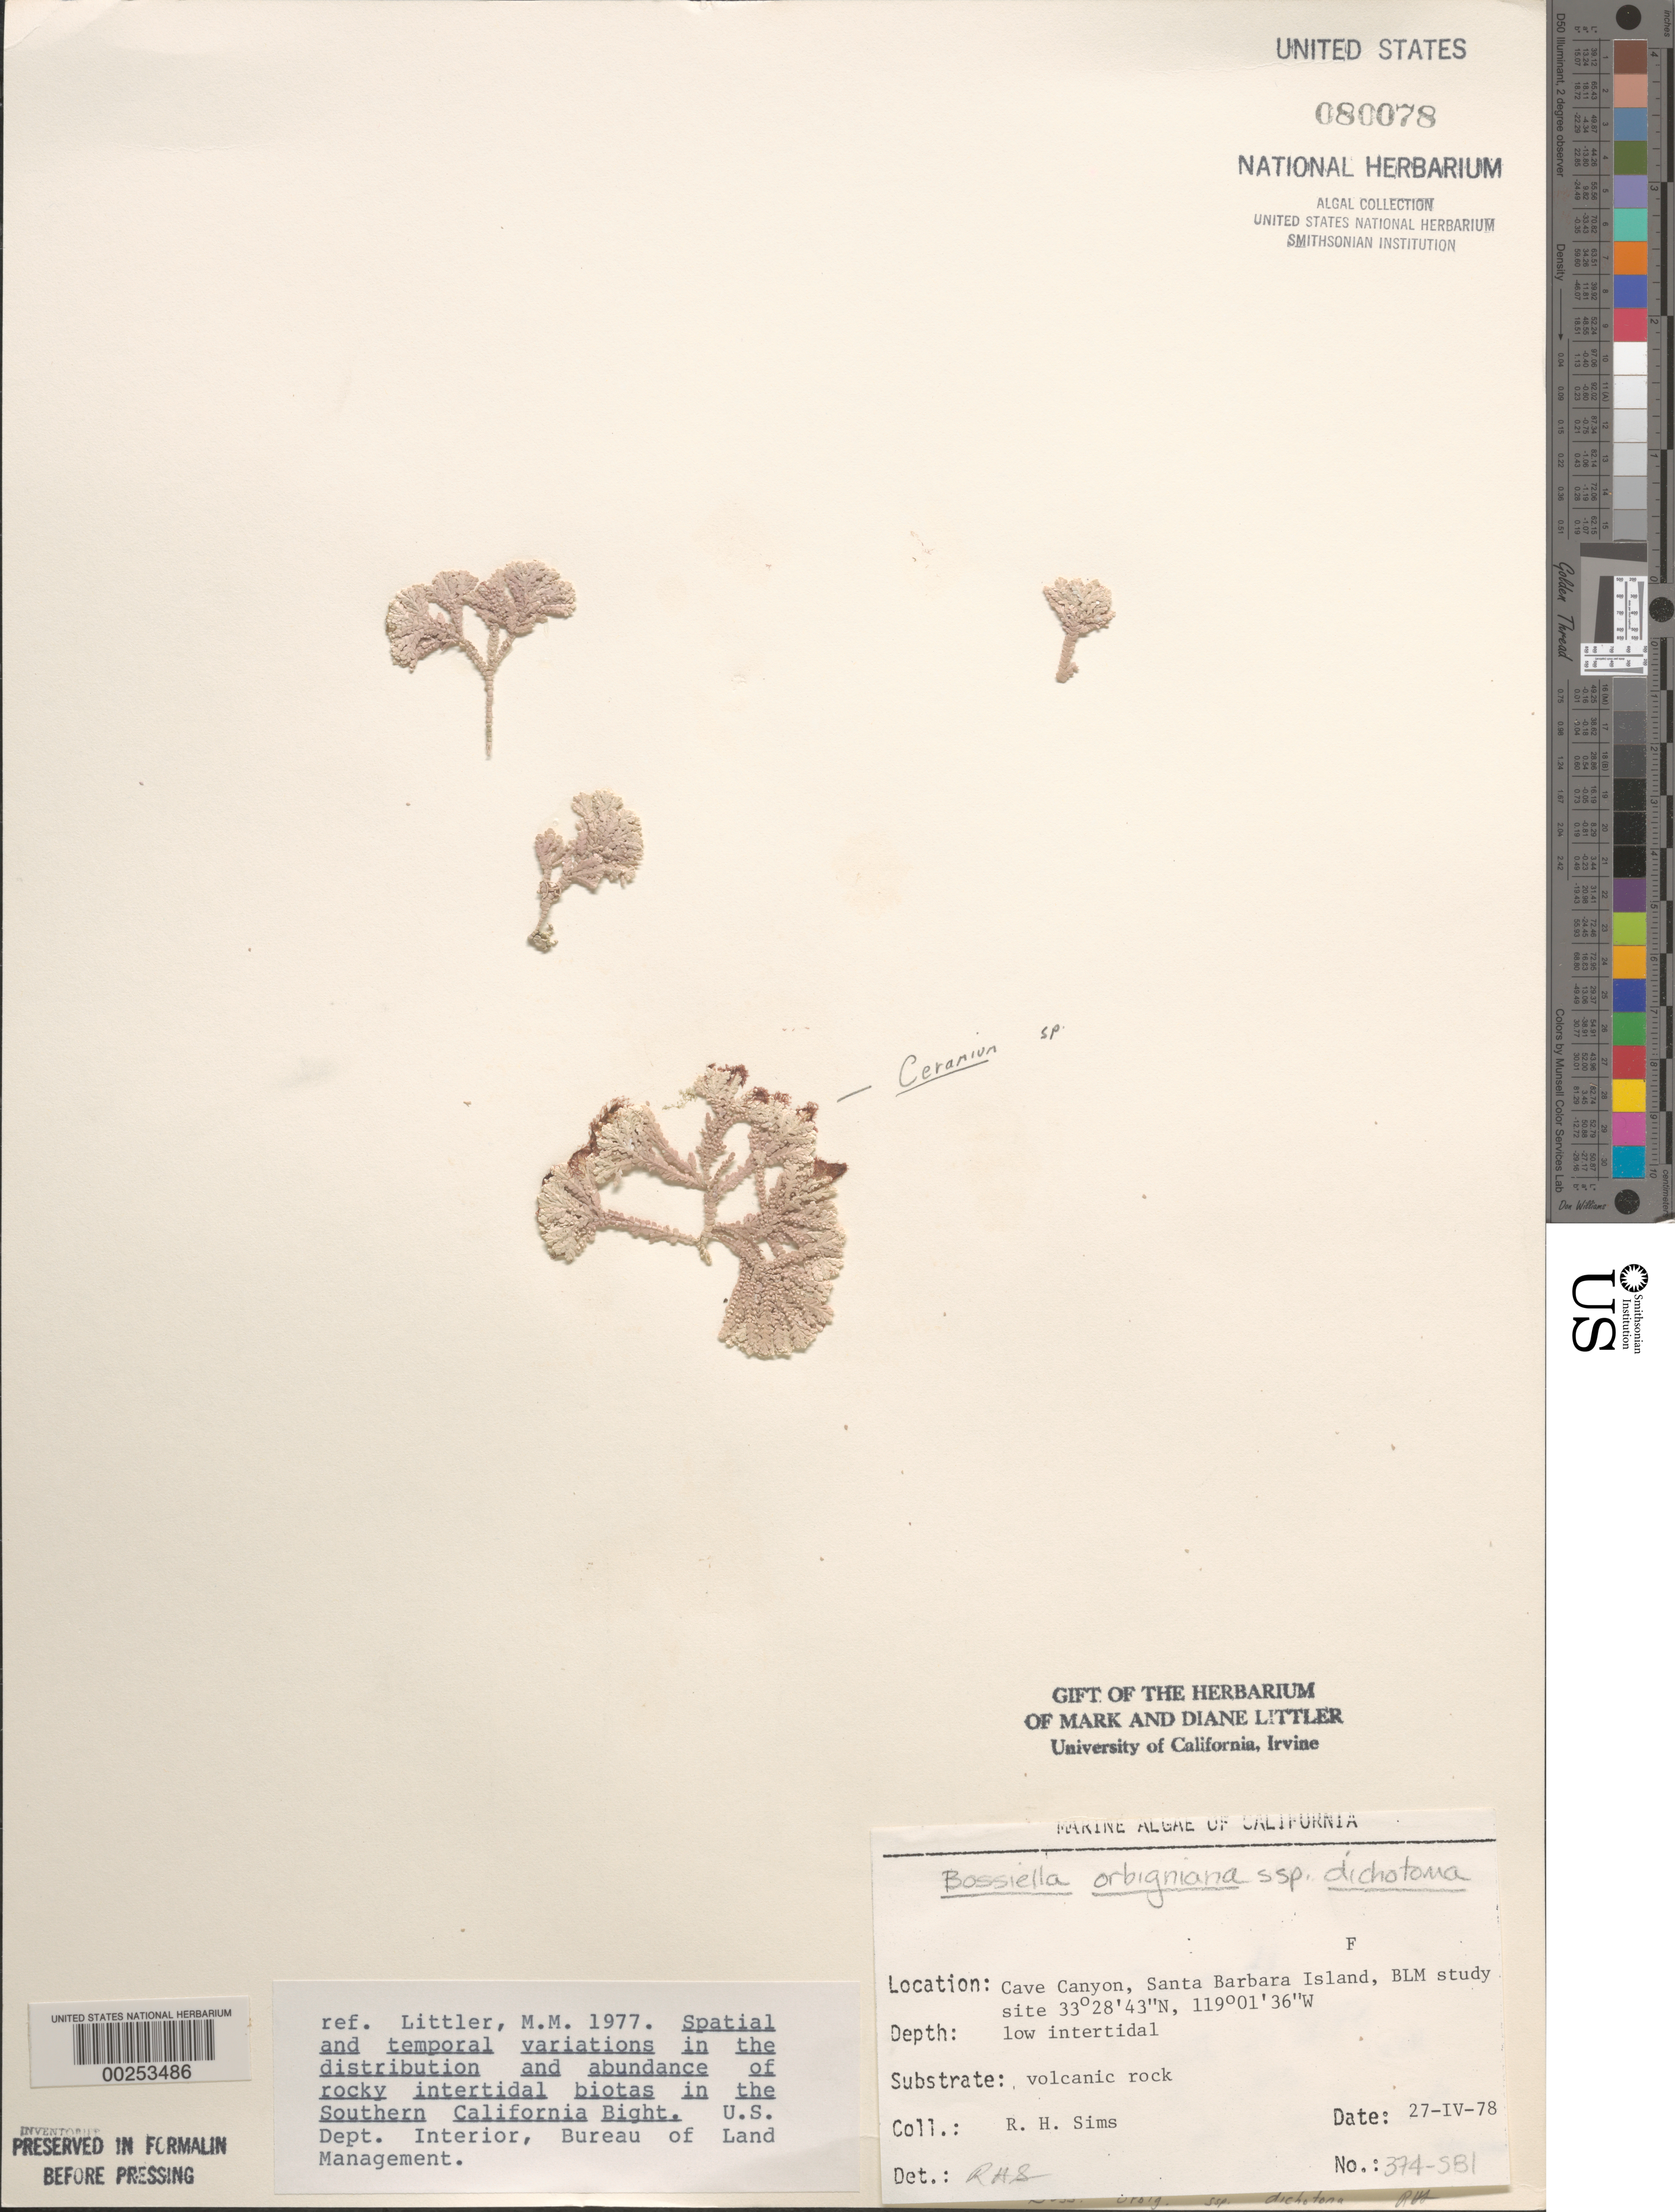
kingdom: Plantae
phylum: Rhodophyta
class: Florideophyceae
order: Corallinales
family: Corallinaceae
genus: Bossiella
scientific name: Bossiella orbigniana subsp. dichotoma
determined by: Sims, Robert H.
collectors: R. H. Sims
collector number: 374-SBI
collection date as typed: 27 Apr 1978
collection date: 1978-04-27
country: United States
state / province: California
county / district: Santa Barbara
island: Santa Barbara Island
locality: Cave Canyon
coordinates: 33 28' 43" N, 119 01' 36" W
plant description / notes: BLM-SOCALBIGHT Rocky Intertidal Survey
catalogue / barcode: US 80078